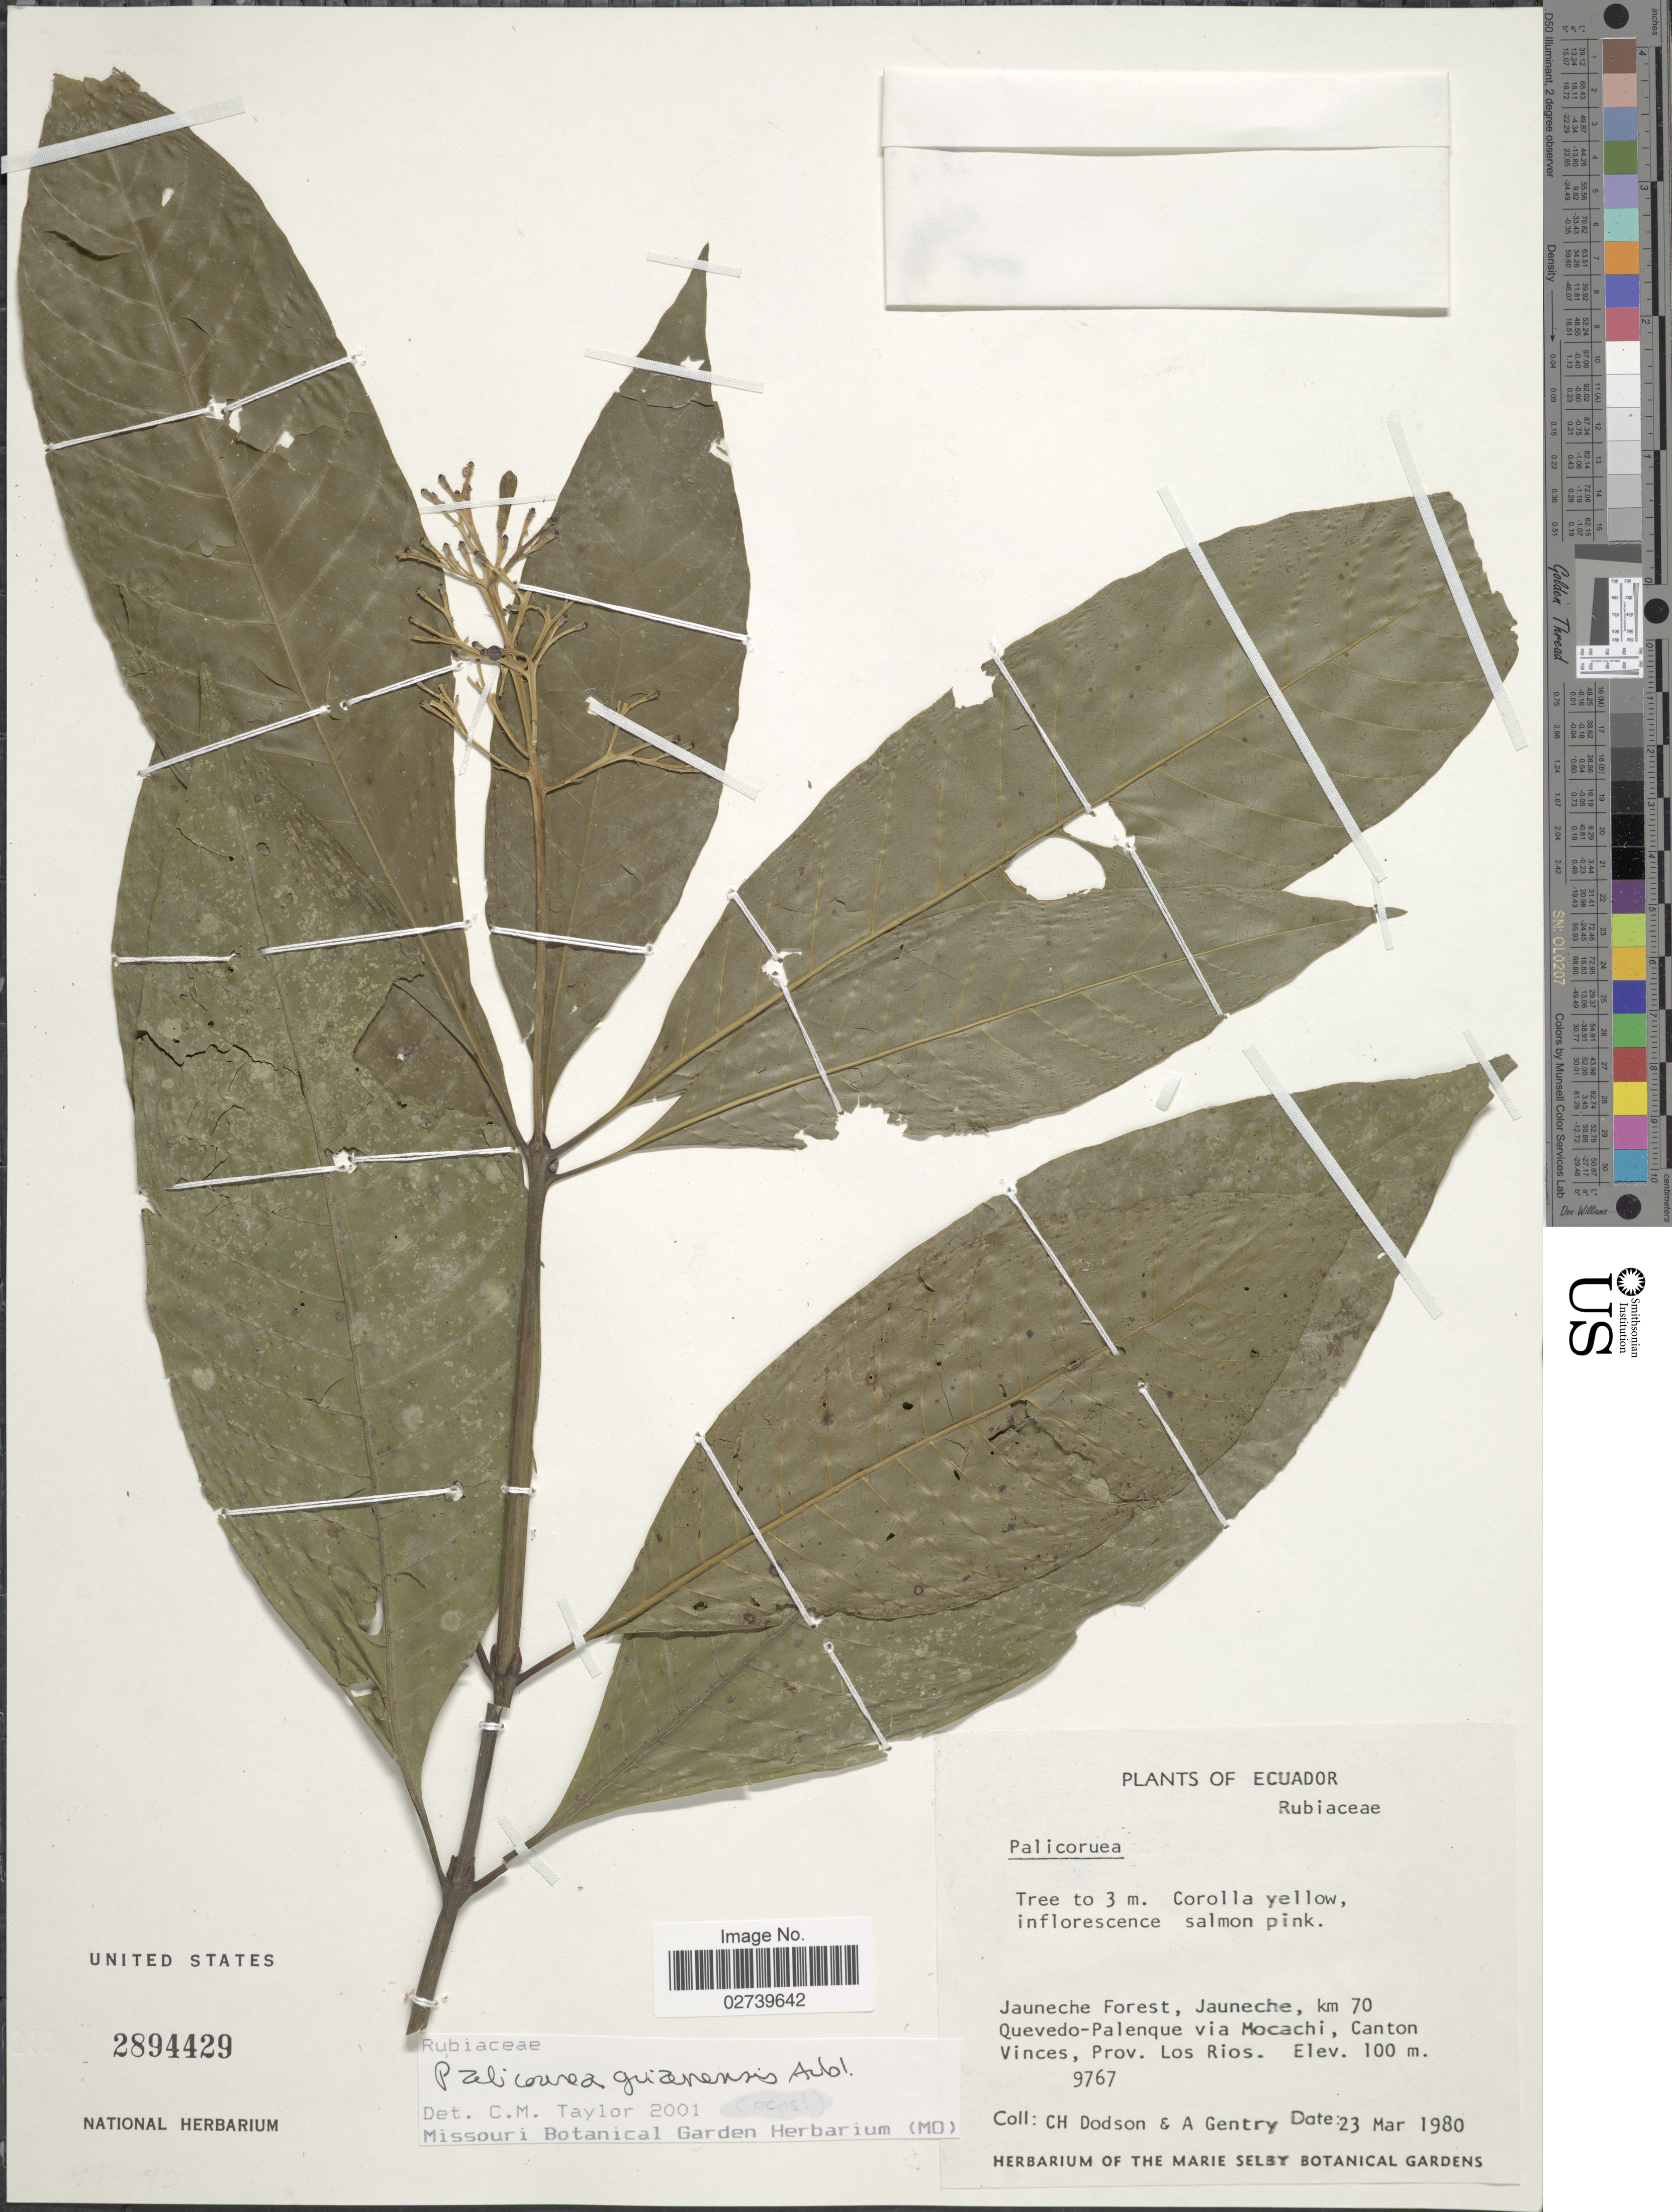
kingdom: Plantae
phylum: Tracheophyta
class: Magnoliopsida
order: Gentianales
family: Rubiaceae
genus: Palicourea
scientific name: Palicourea guianensis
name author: Aubl.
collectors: C. H. Dodson & A. H. Gentry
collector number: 9767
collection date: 1980-03-23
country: Ecuador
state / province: Los Ríos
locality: Jauneche Forest, Jauneche, km 70 Quevedo-Palenque via Mocachi, Canton Vinces.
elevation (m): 100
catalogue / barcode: US 2894429